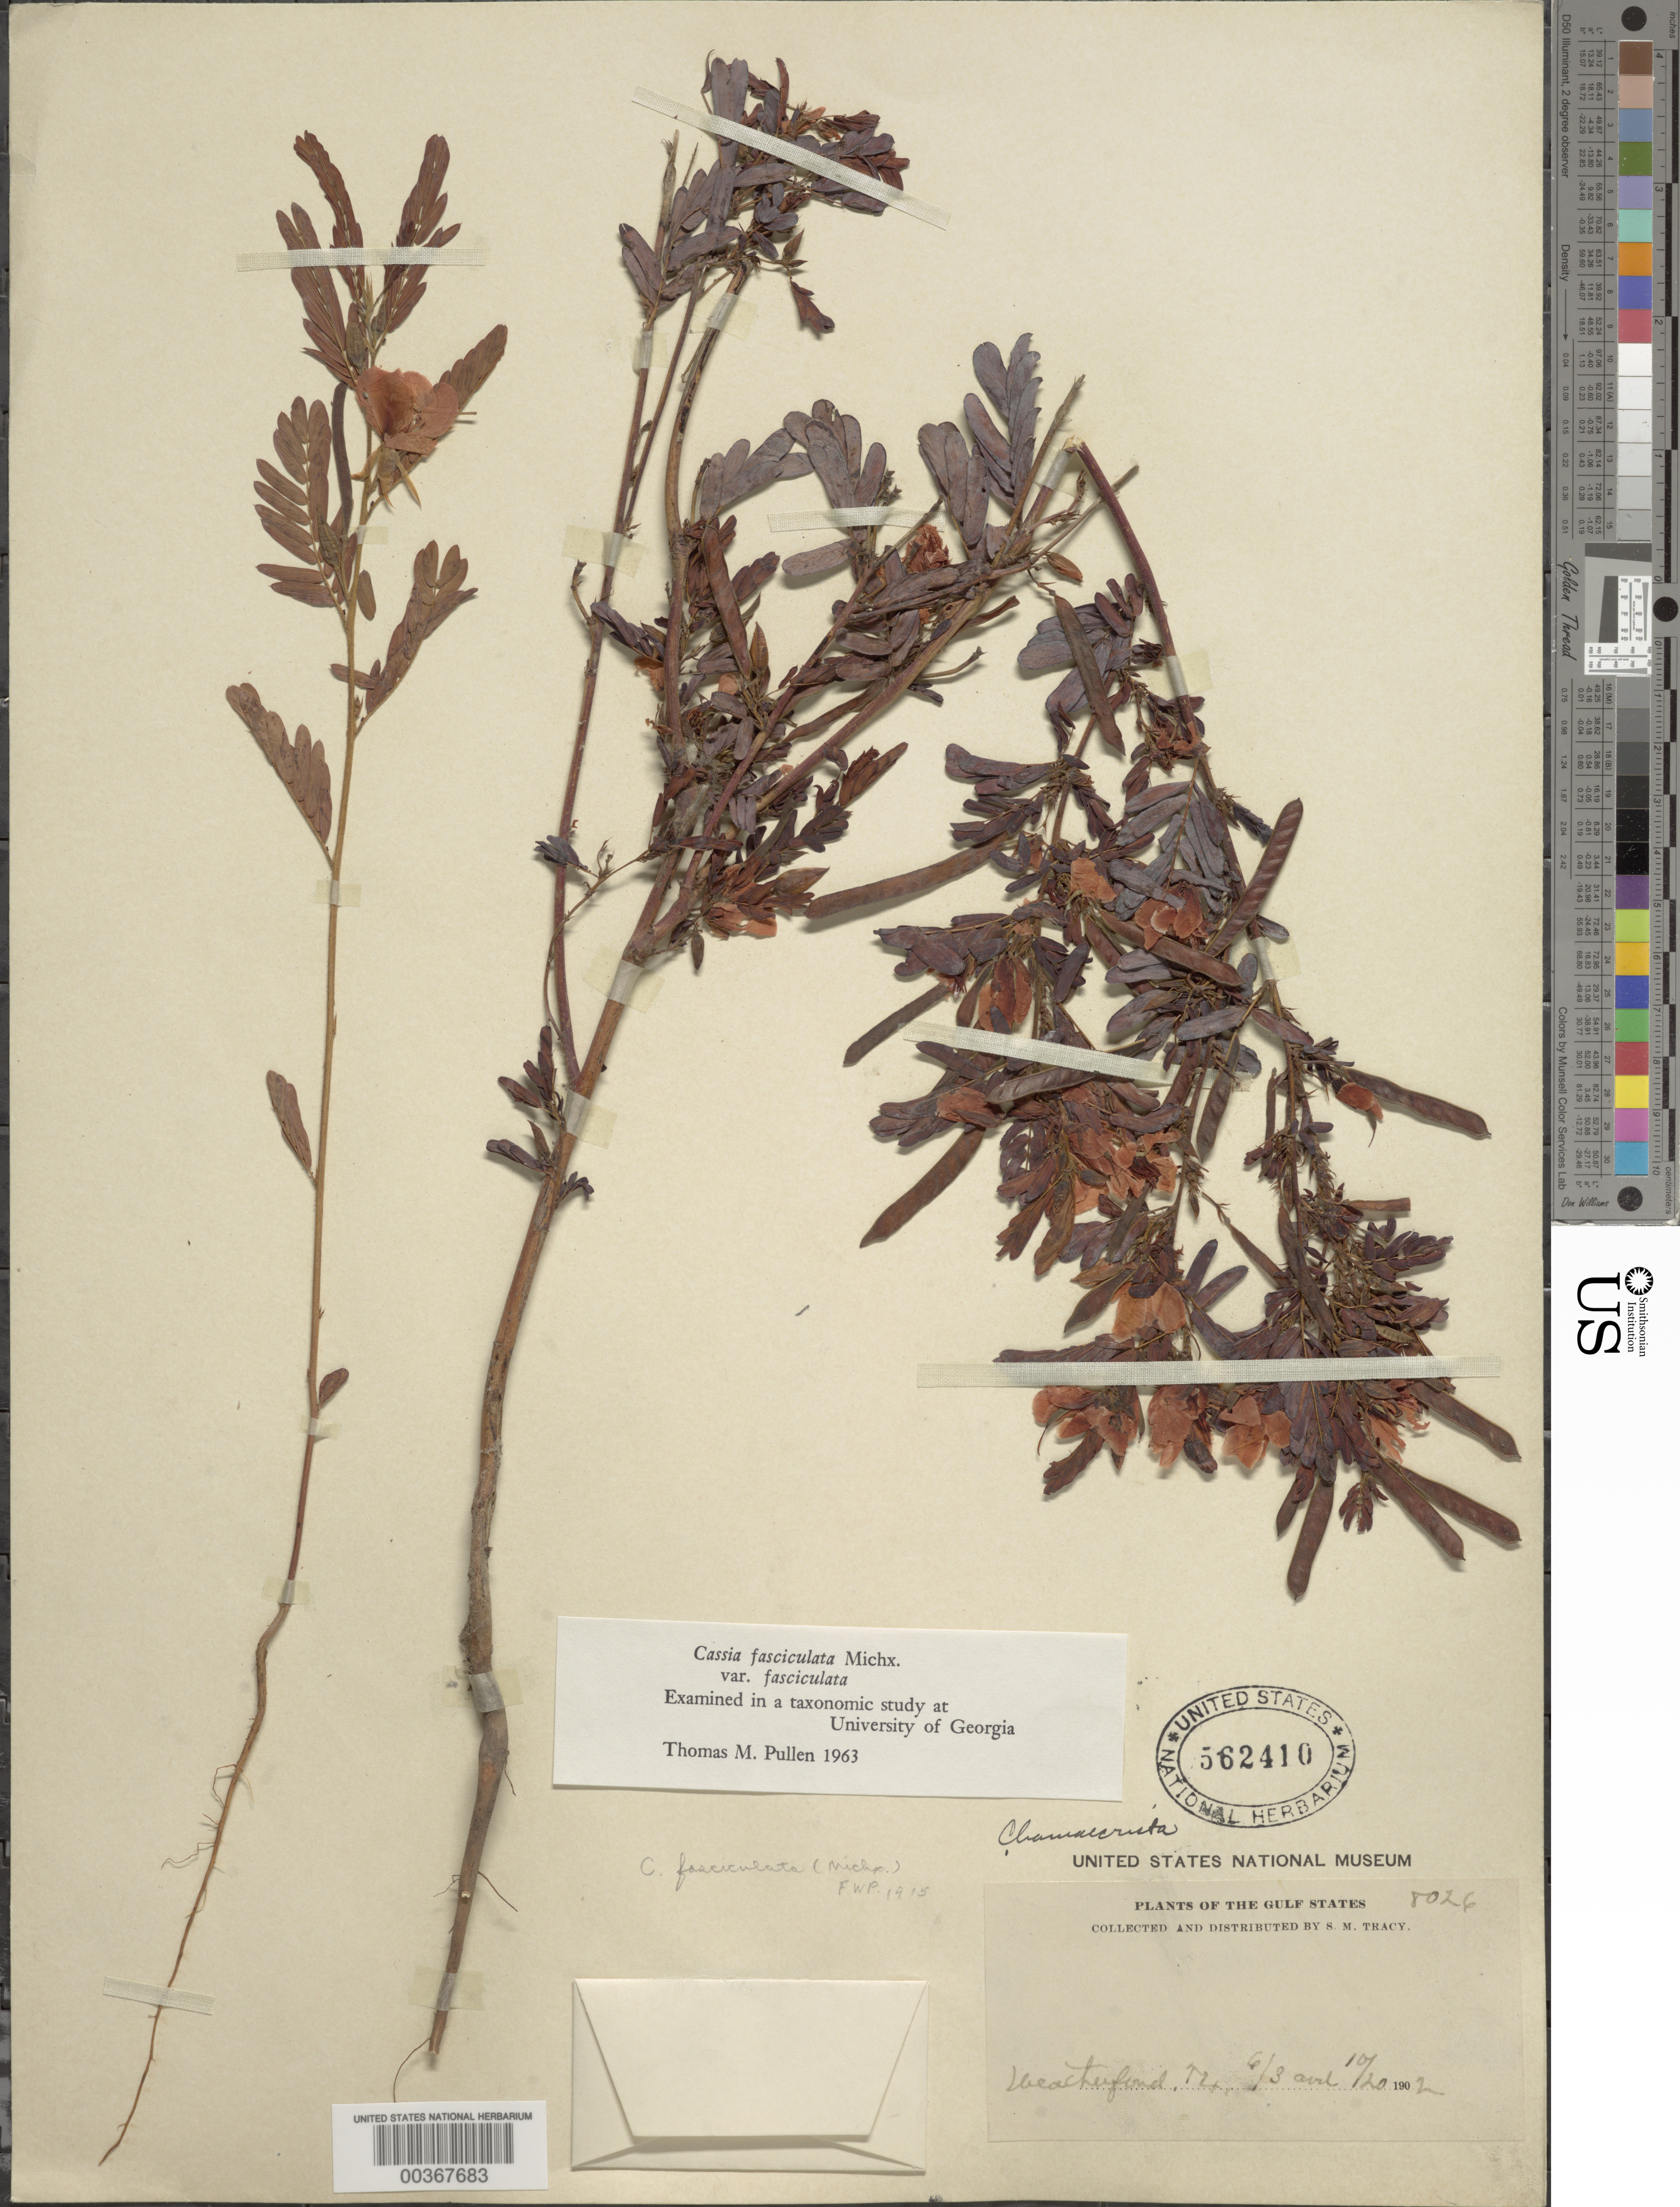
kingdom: Plantae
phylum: Tracheophyta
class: Magnoliopsida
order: Fabales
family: Fabaceae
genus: Chamaecrista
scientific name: Chamaecrista fasciculata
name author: (Michx.) Greene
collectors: S. M. Tracy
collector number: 8026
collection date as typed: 03 Jun 1902 and 20 Oct 1906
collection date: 1902-06-03,1906-10-20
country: United States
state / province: Texas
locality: Weatherford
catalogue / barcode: US 562410